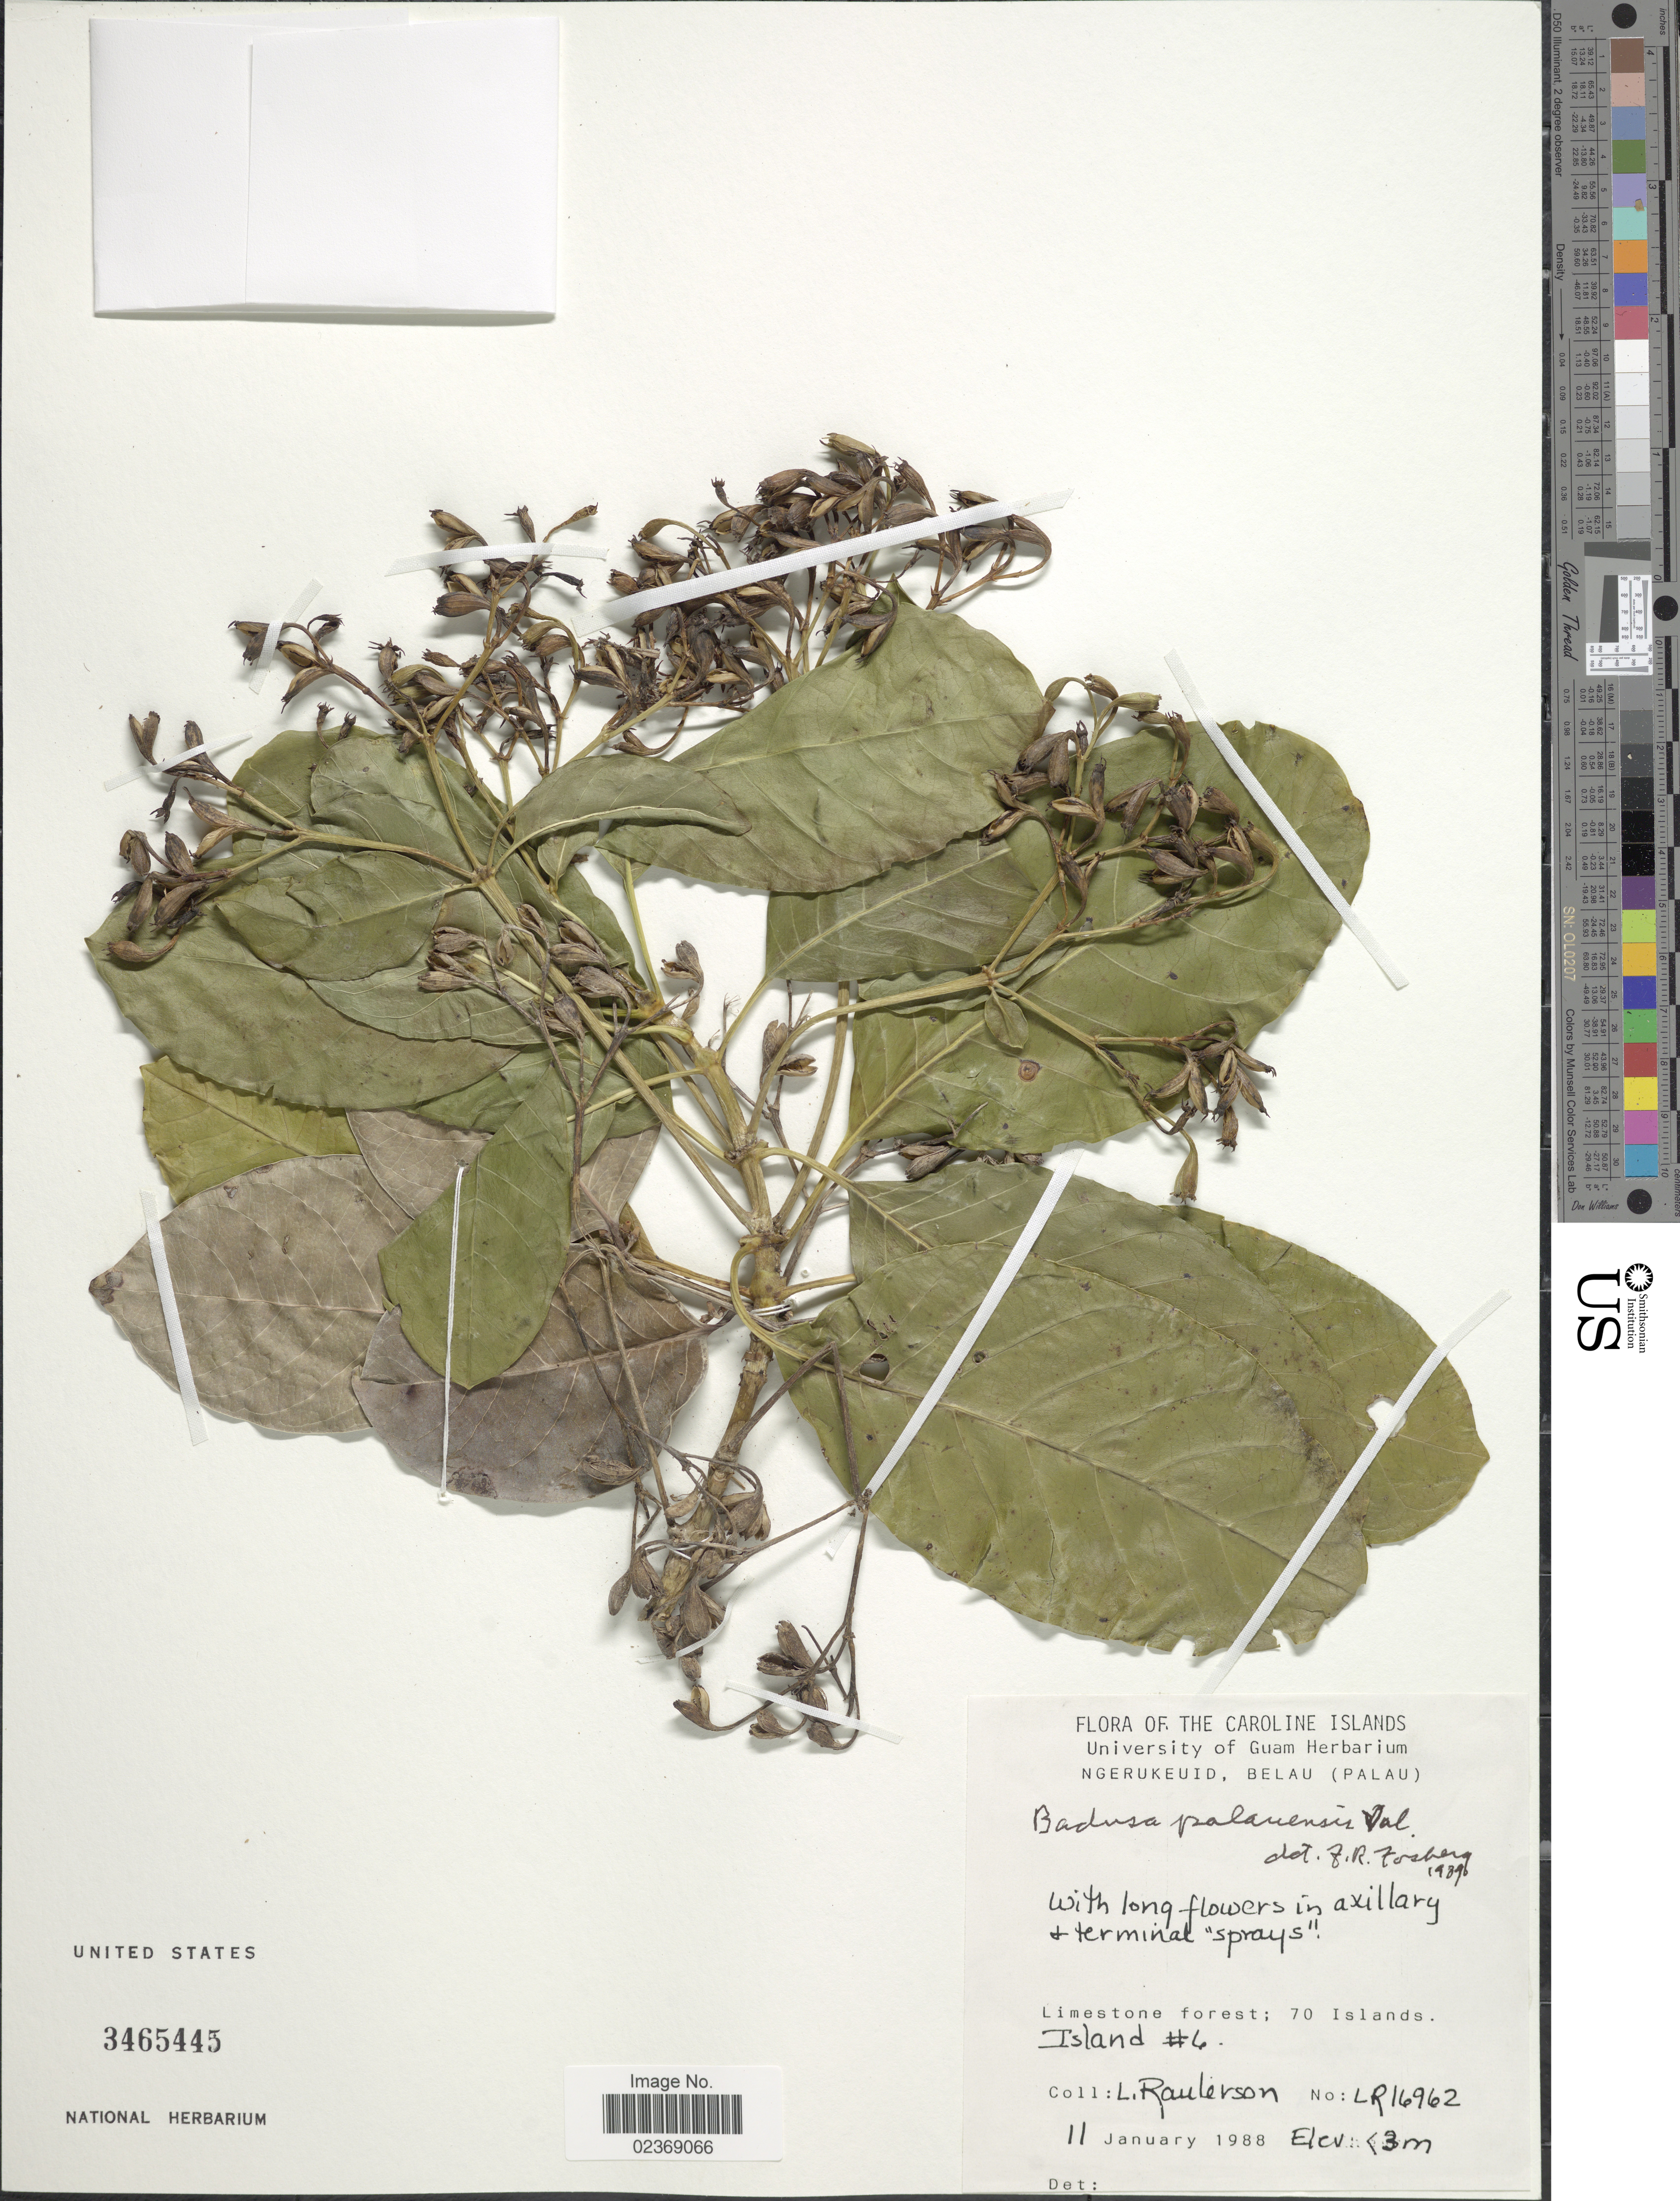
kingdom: Plantae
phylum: Tracheophyta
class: Magnoliopsida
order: Gentianales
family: Rubiaceae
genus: Badusa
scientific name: Badusa palauensis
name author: Valeton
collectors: L. Raulerson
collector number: LR16962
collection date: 1988-01-11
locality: The Caroline Islands, Limestone forest; 70 Islands, Island #6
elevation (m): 3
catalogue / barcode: US 3465445